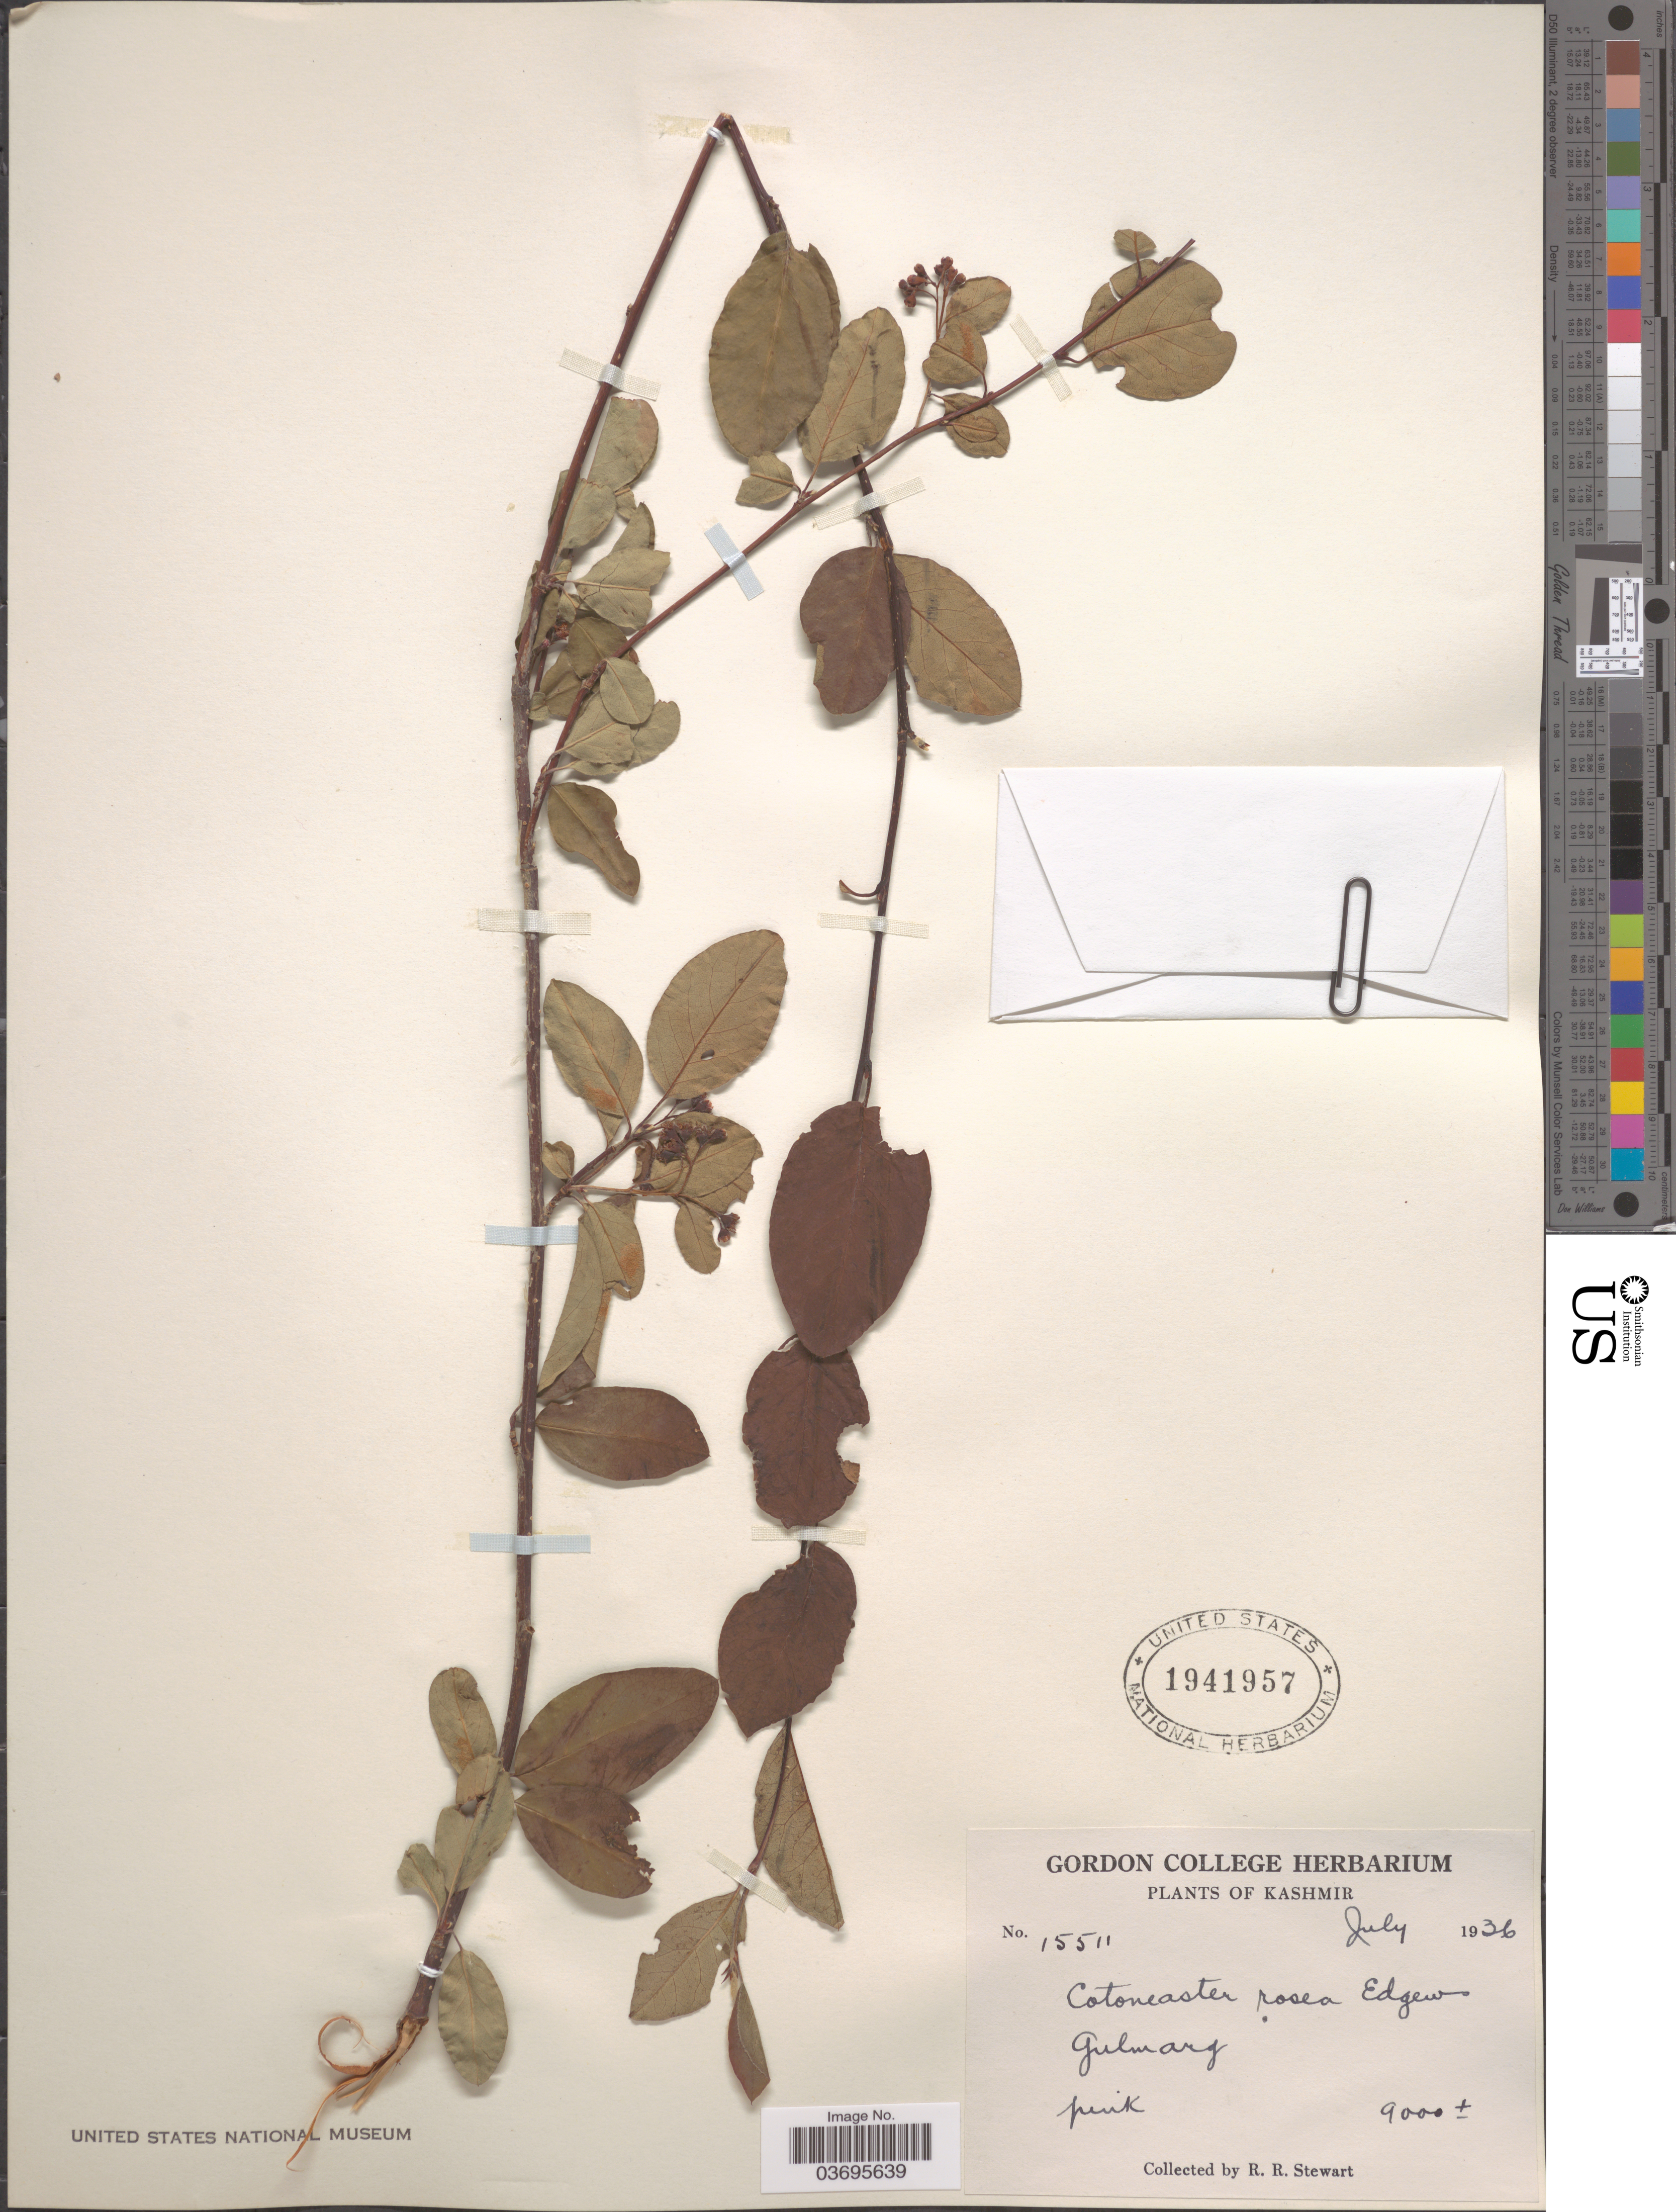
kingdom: Plantae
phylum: Tracheophyta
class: Magnoliopsida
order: Rosales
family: Rosaceae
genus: Cotoneaster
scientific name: Cotoneaster roseus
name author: Edgew.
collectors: R. Stewart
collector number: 15511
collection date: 1936-07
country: India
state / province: Jammu and Kashmir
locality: Kashmir. Gulmarg.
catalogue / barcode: US 1941957